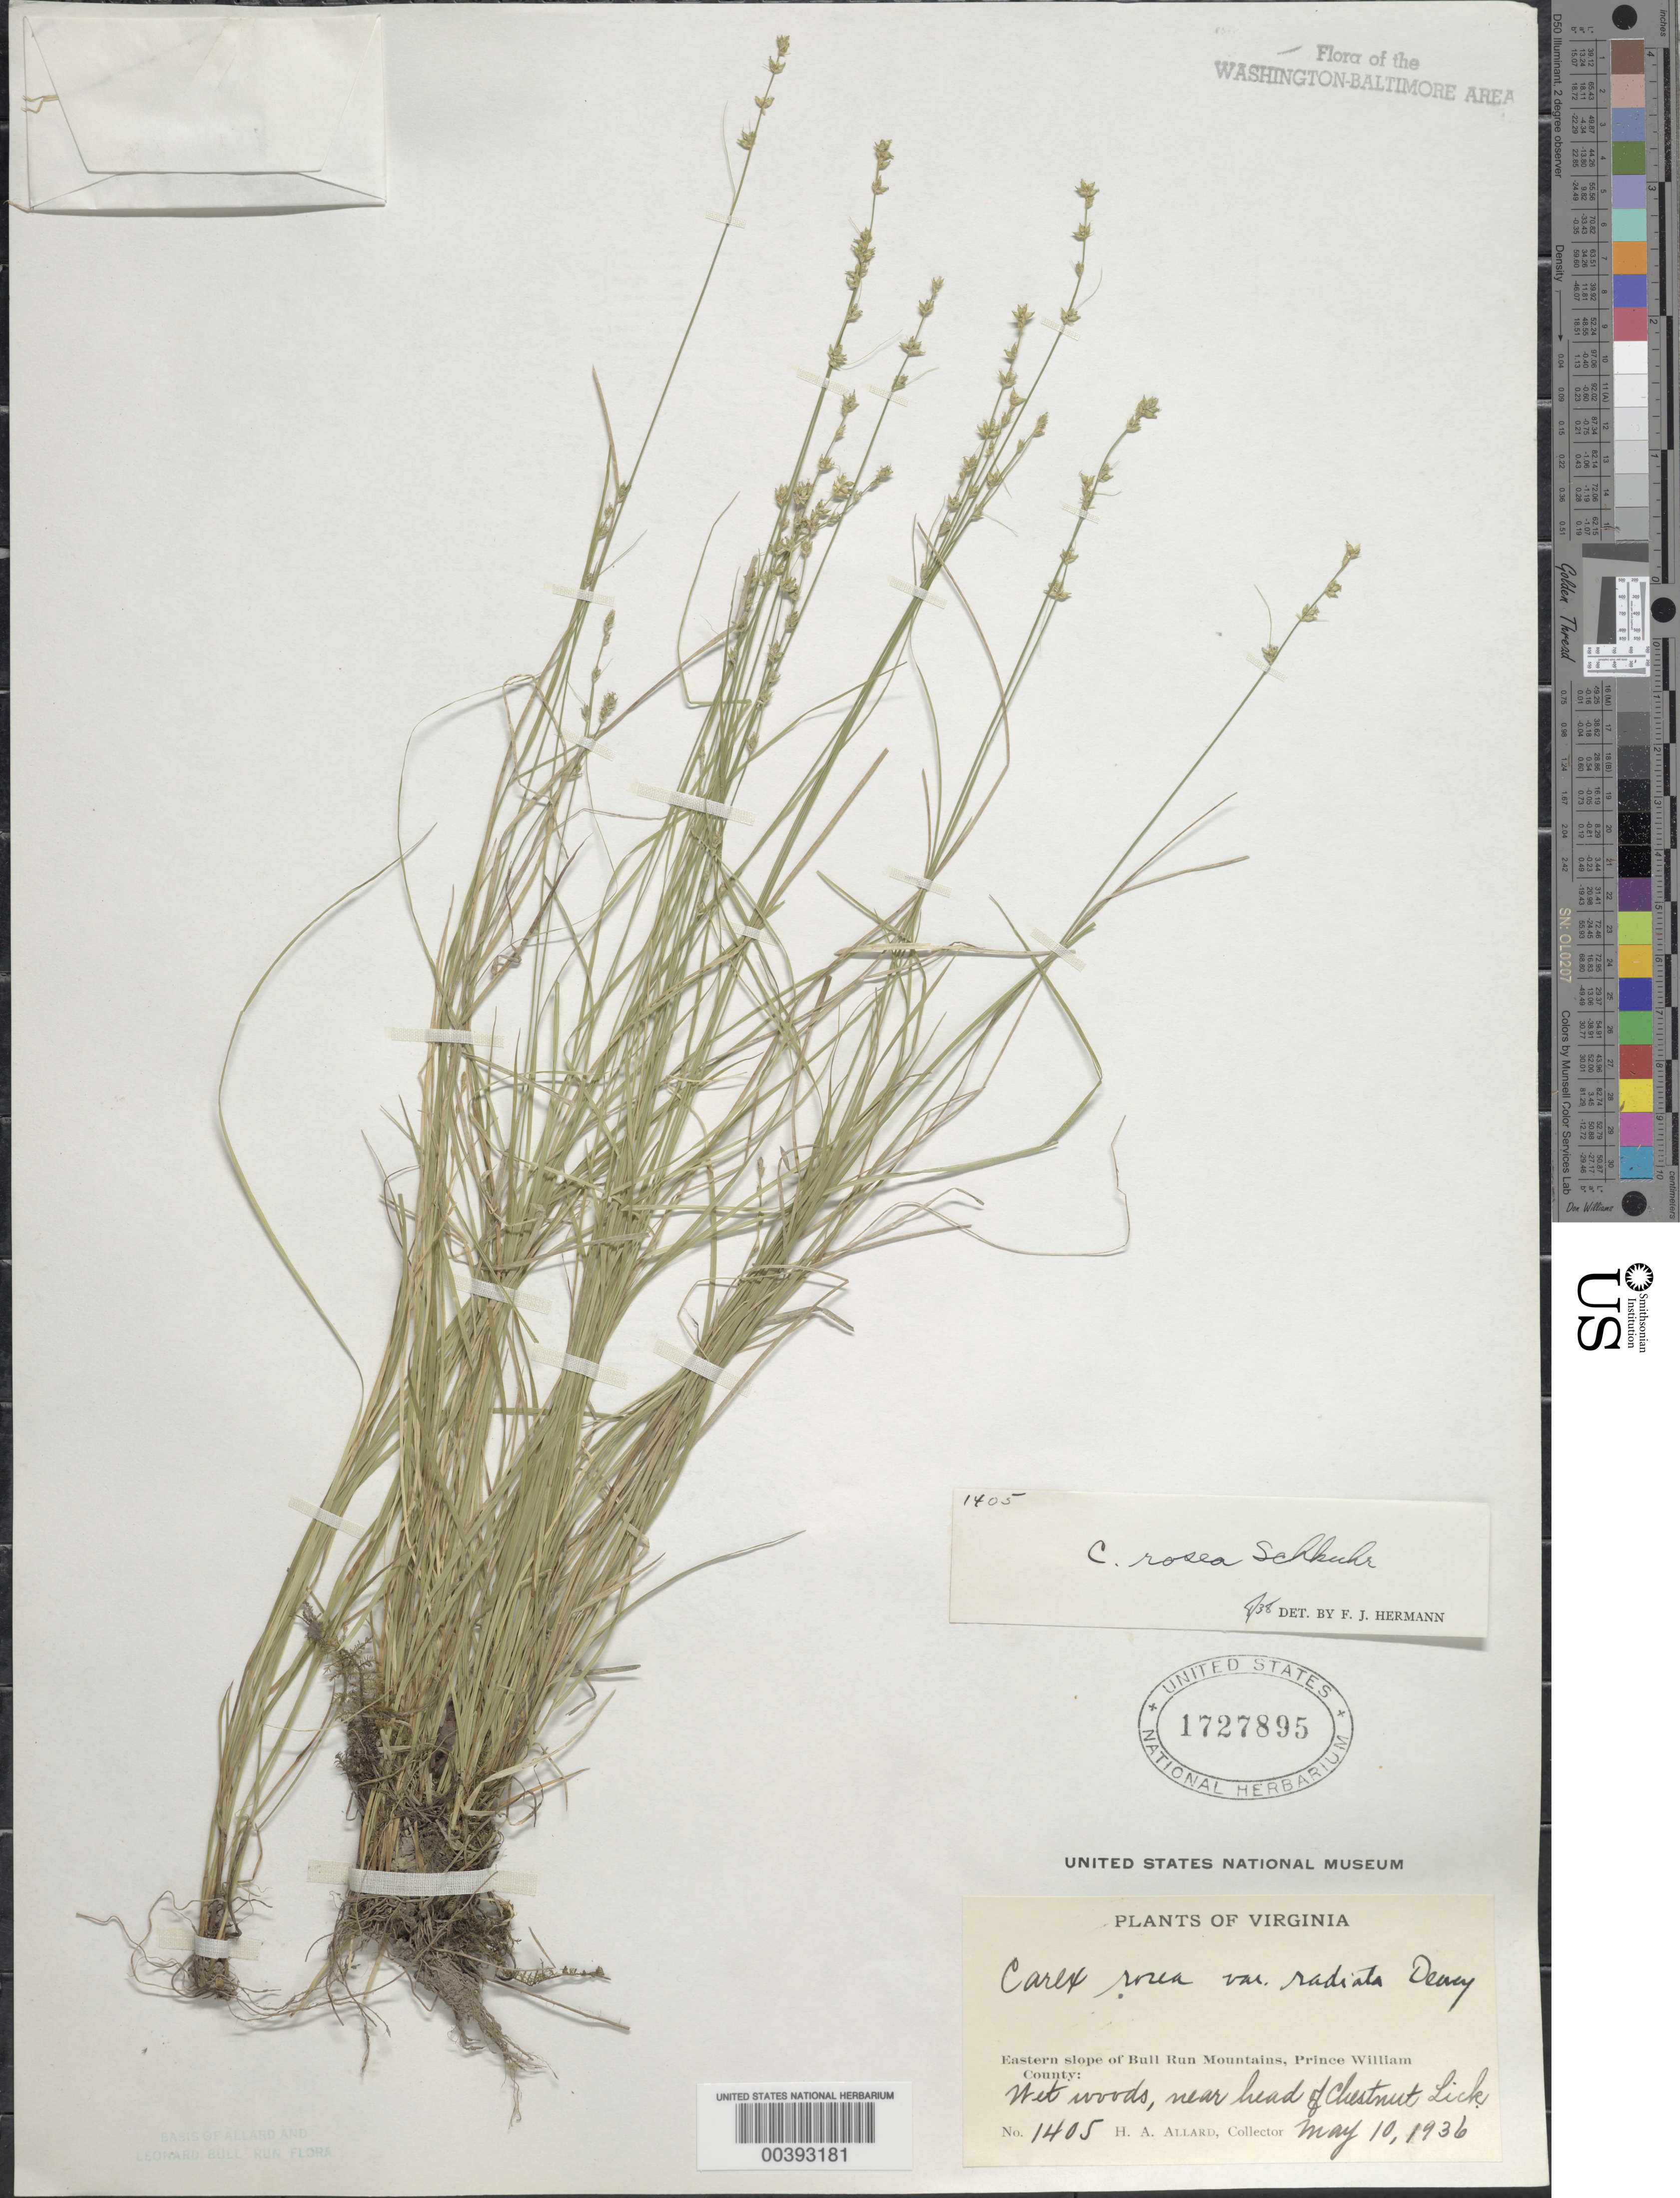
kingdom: Plantae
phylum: Tracheophyta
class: Liliopsida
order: Poales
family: Cyperaceae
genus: Carex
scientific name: Carex rosea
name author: Willd.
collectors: H. A. Allard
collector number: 1405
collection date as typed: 10 May 1936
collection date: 1936-05-10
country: United States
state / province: Virginia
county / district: Prince William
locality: Chestnut Lick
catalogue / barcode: US 1727895